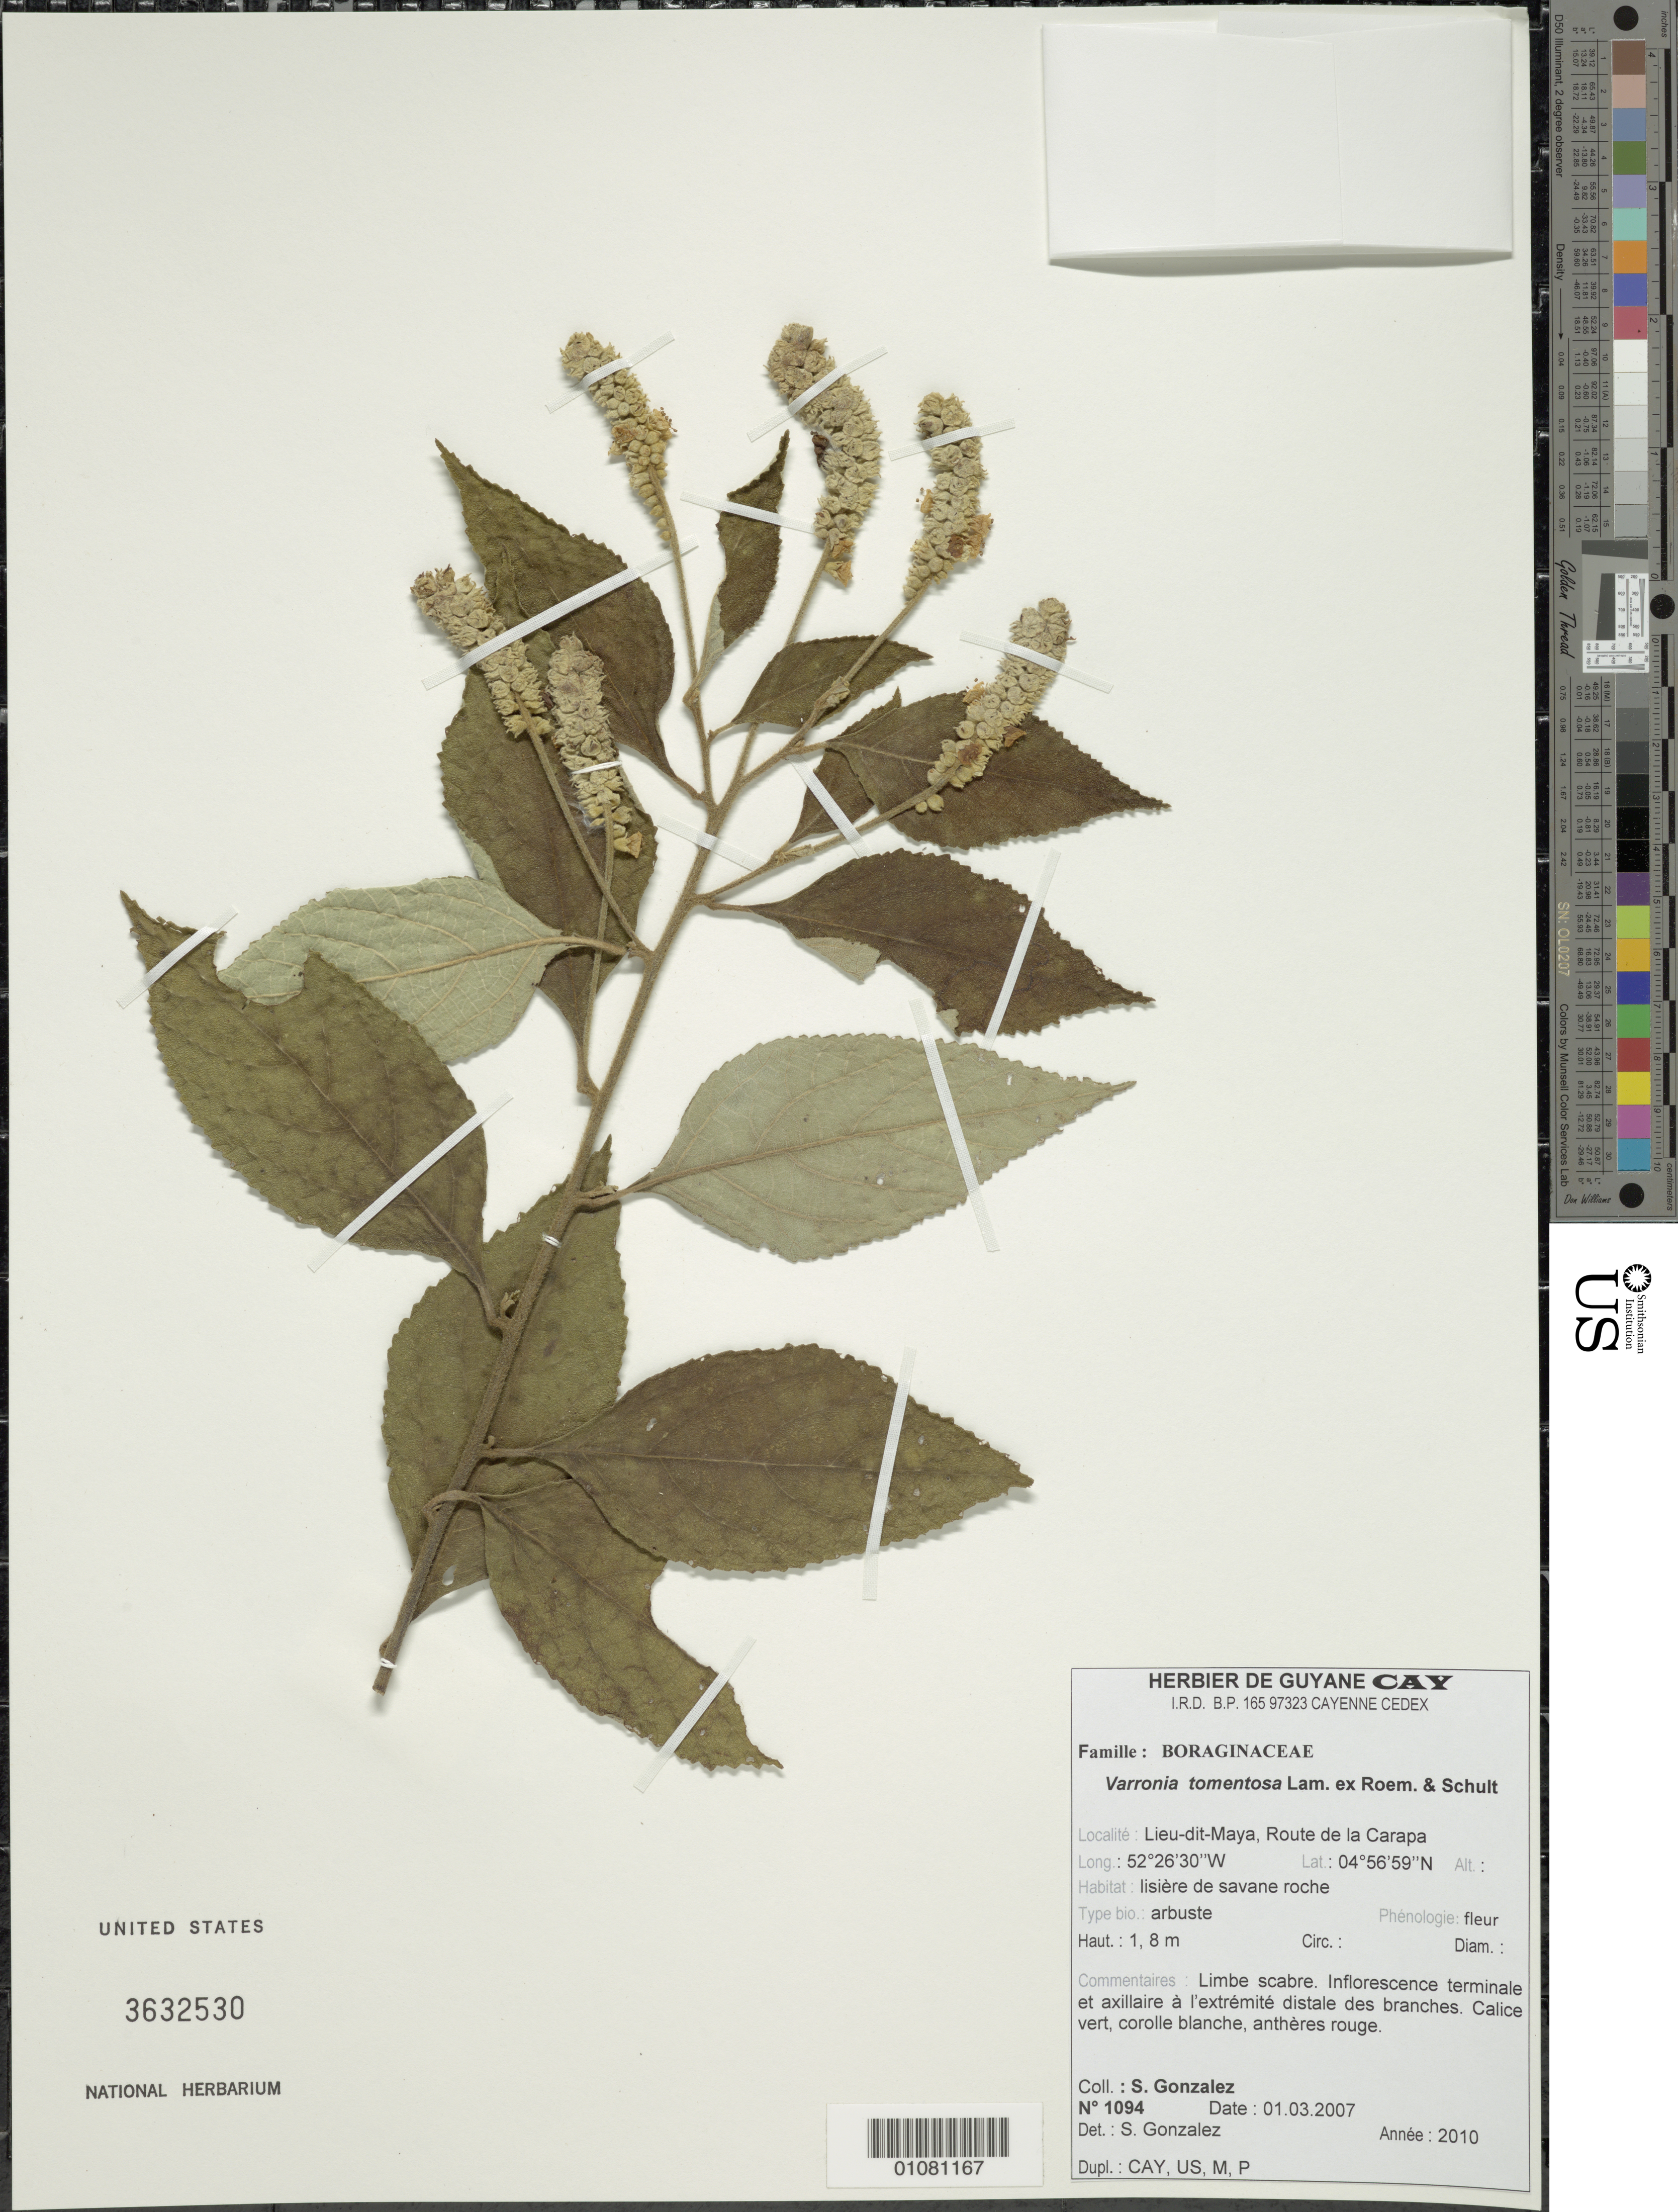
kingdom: Plantae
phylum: Tracheophyta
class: Magnoliopsida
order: Boraginales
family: Cordiaceae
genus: Varronia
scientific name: Varronia tomentosa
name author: Lam.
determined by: Gonzalez, Sophie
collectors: S. Gonzalez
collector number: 1094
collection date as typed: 1-Mar-07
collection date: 2007-03-01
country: French Guiana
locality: Lieu-dit-Maya, Route de la Carapa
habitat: Lisiere de savane roche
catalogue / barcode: US 3632530